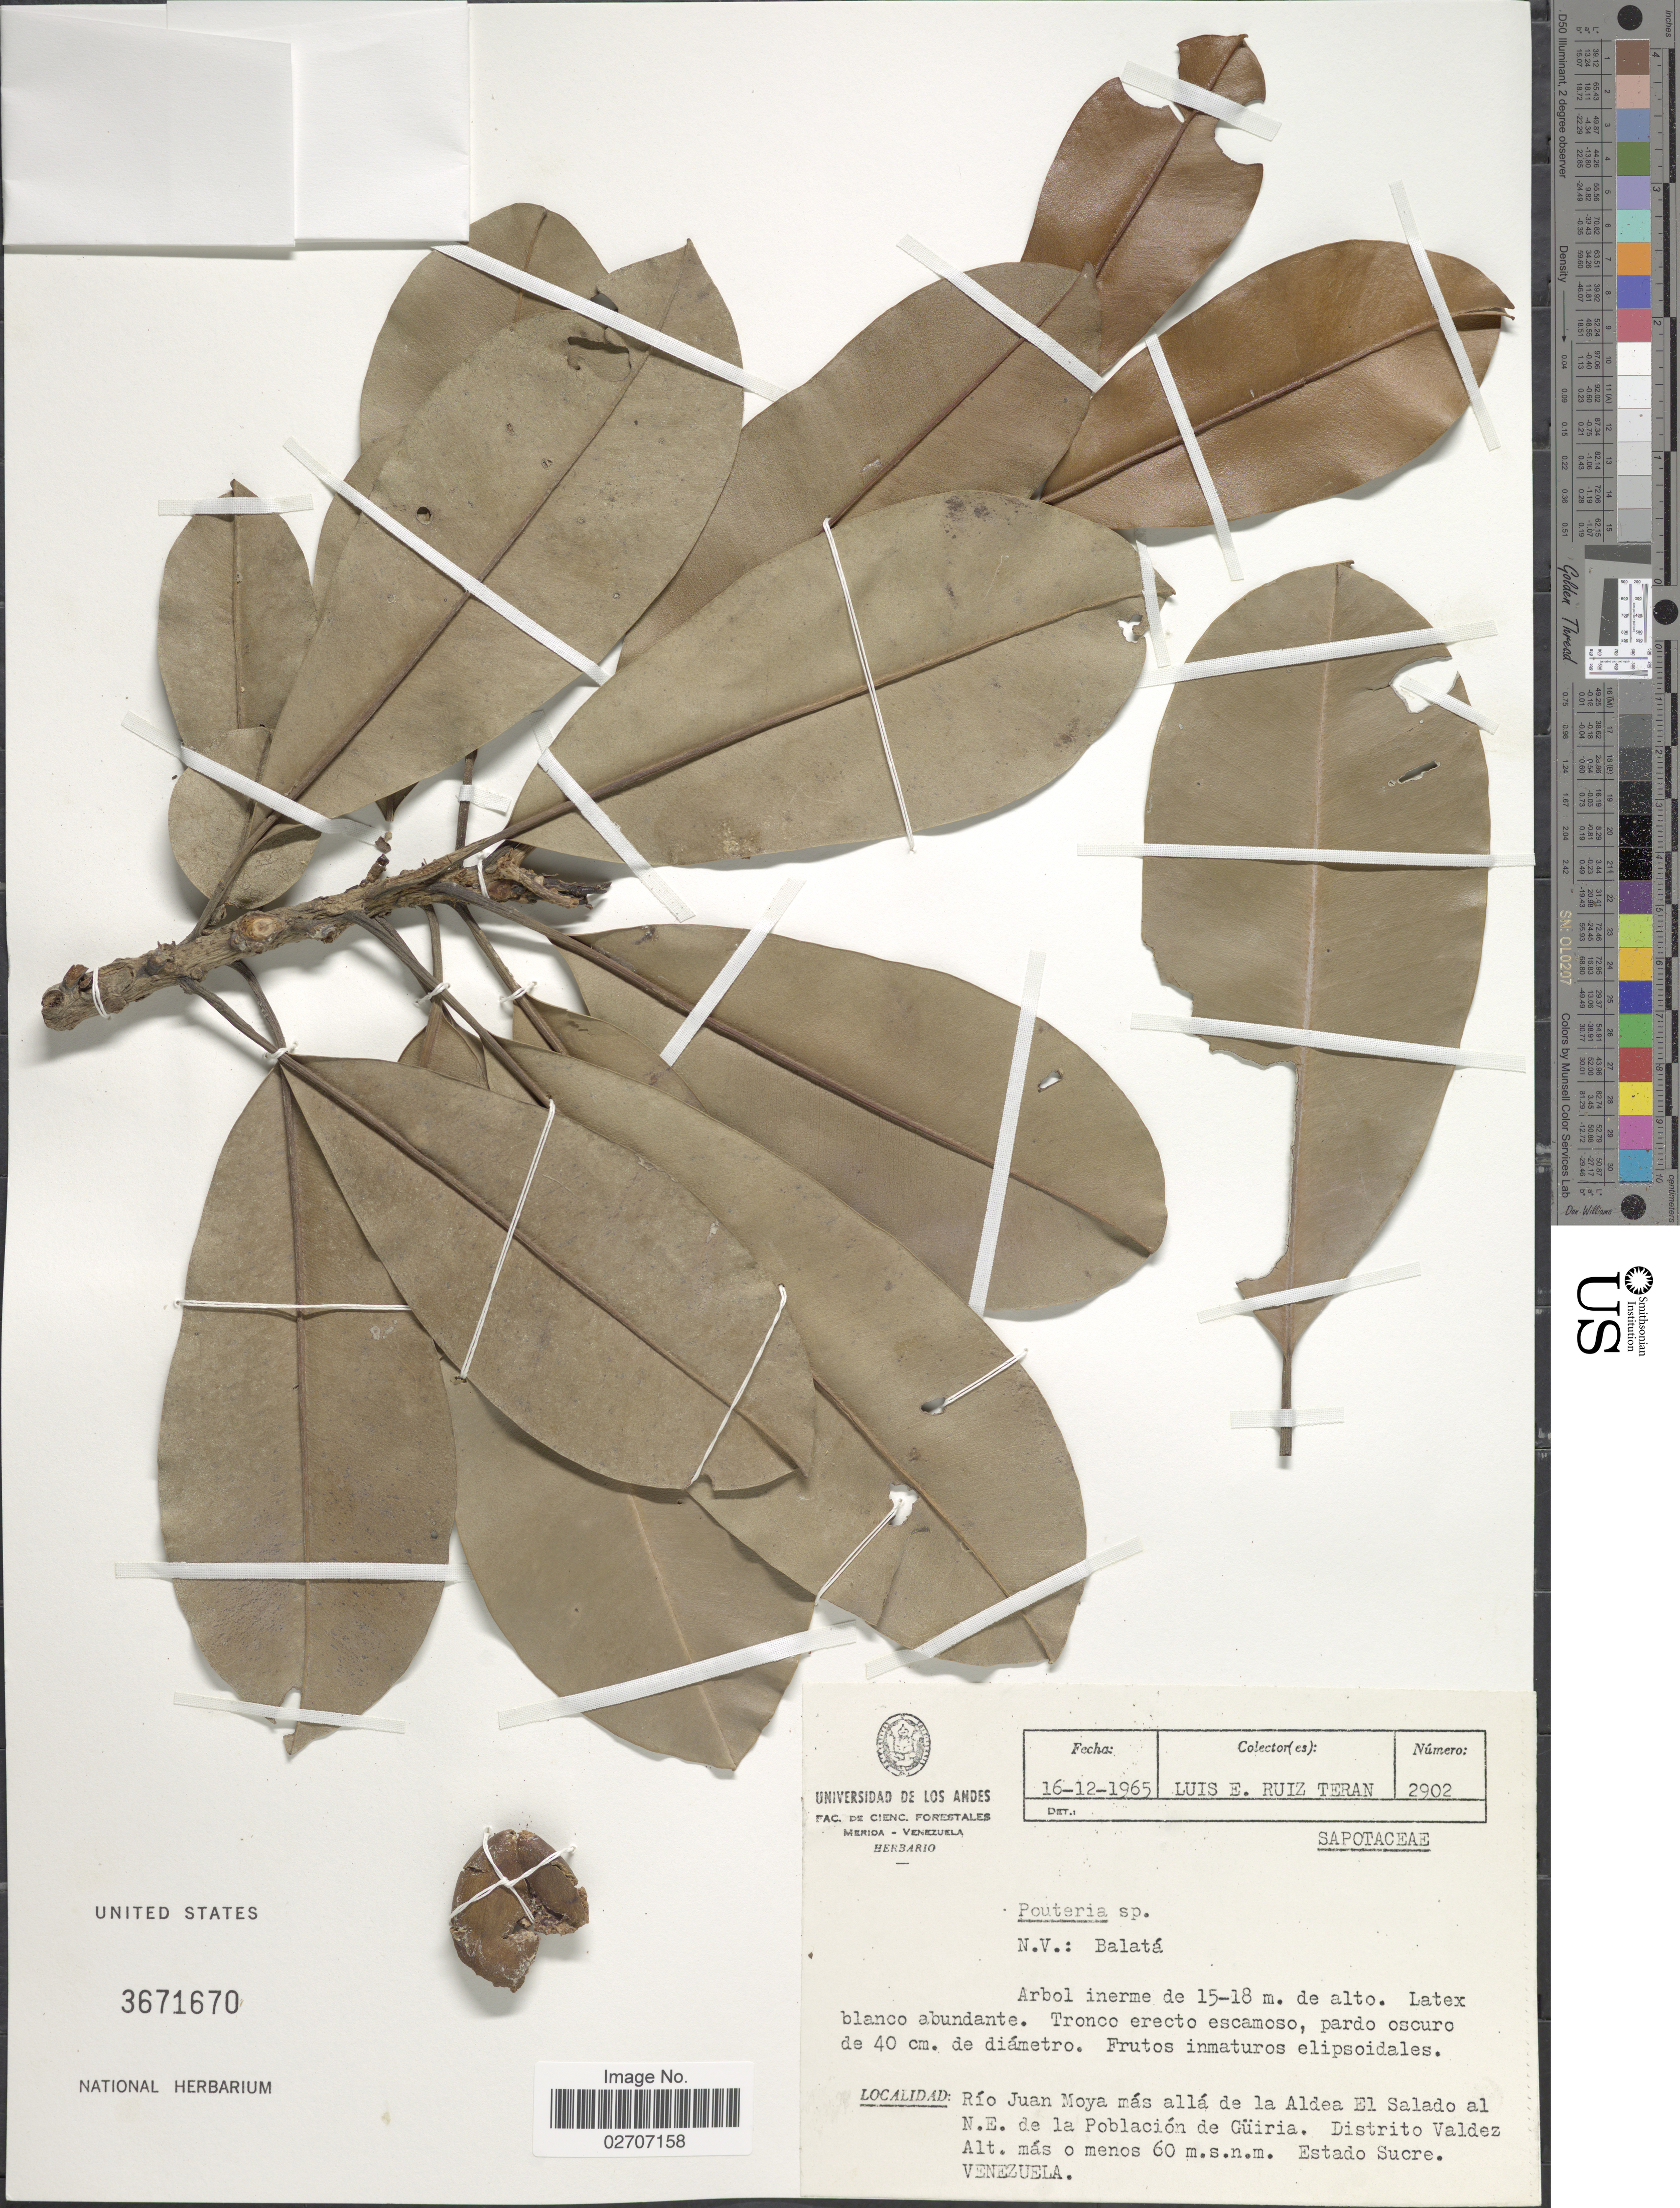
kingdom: Plantae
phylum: Tracheophyta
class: Magnoliopsida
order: Ericales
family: Sapotaceae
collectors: L. E. Ruíz-Terán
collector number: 2902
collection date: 1965-12-16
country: Venezuela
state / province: Sucre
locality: Rio Juan Moya mas alla de la Aldea El Salado al N.E. de la Poblacion de Guiria. Distrito Valdez. Estado Sucre.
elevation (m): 60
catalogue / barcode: US 3671670